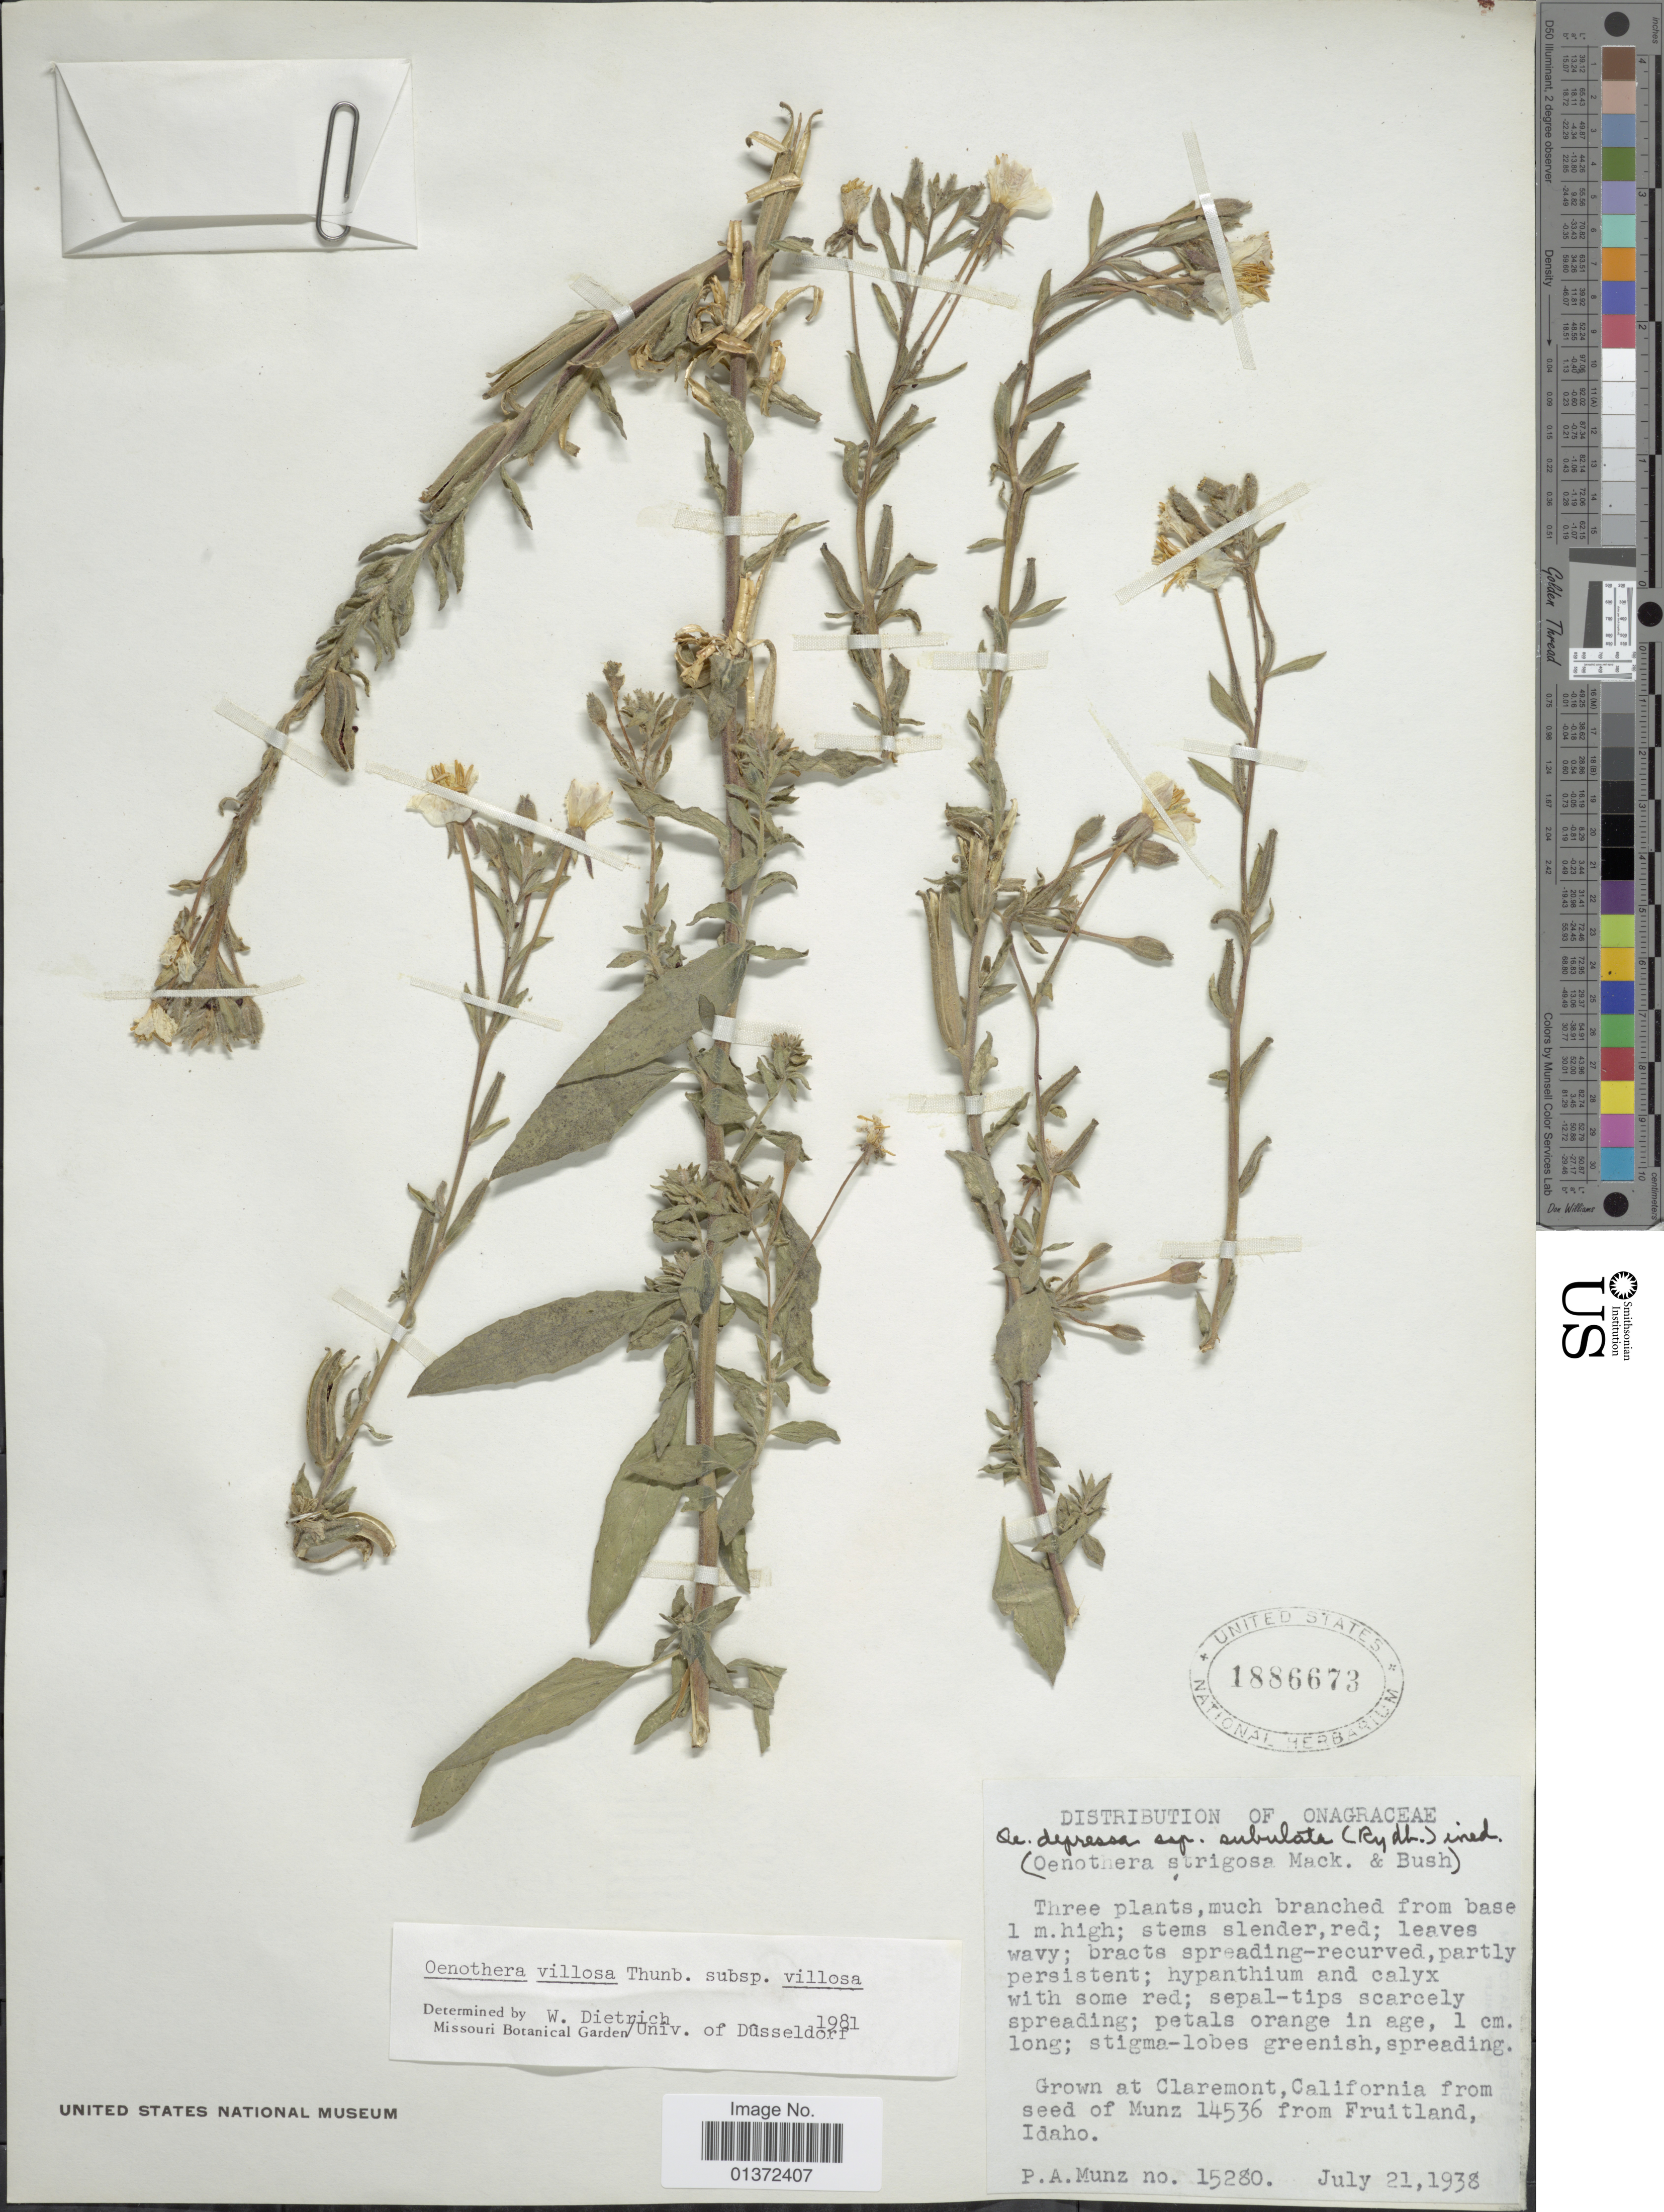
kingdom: Plantae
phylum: Tracheophyta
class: Magnoliopsida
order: Myrtales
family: Onagraceae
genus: Oenothera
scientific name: Oenothera villosa subsp. villosa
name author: Thunb.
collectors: P. A. Munz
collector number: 15280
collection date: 1938-07-21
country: United States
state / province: California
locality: Claremont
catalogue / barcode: US 1886673